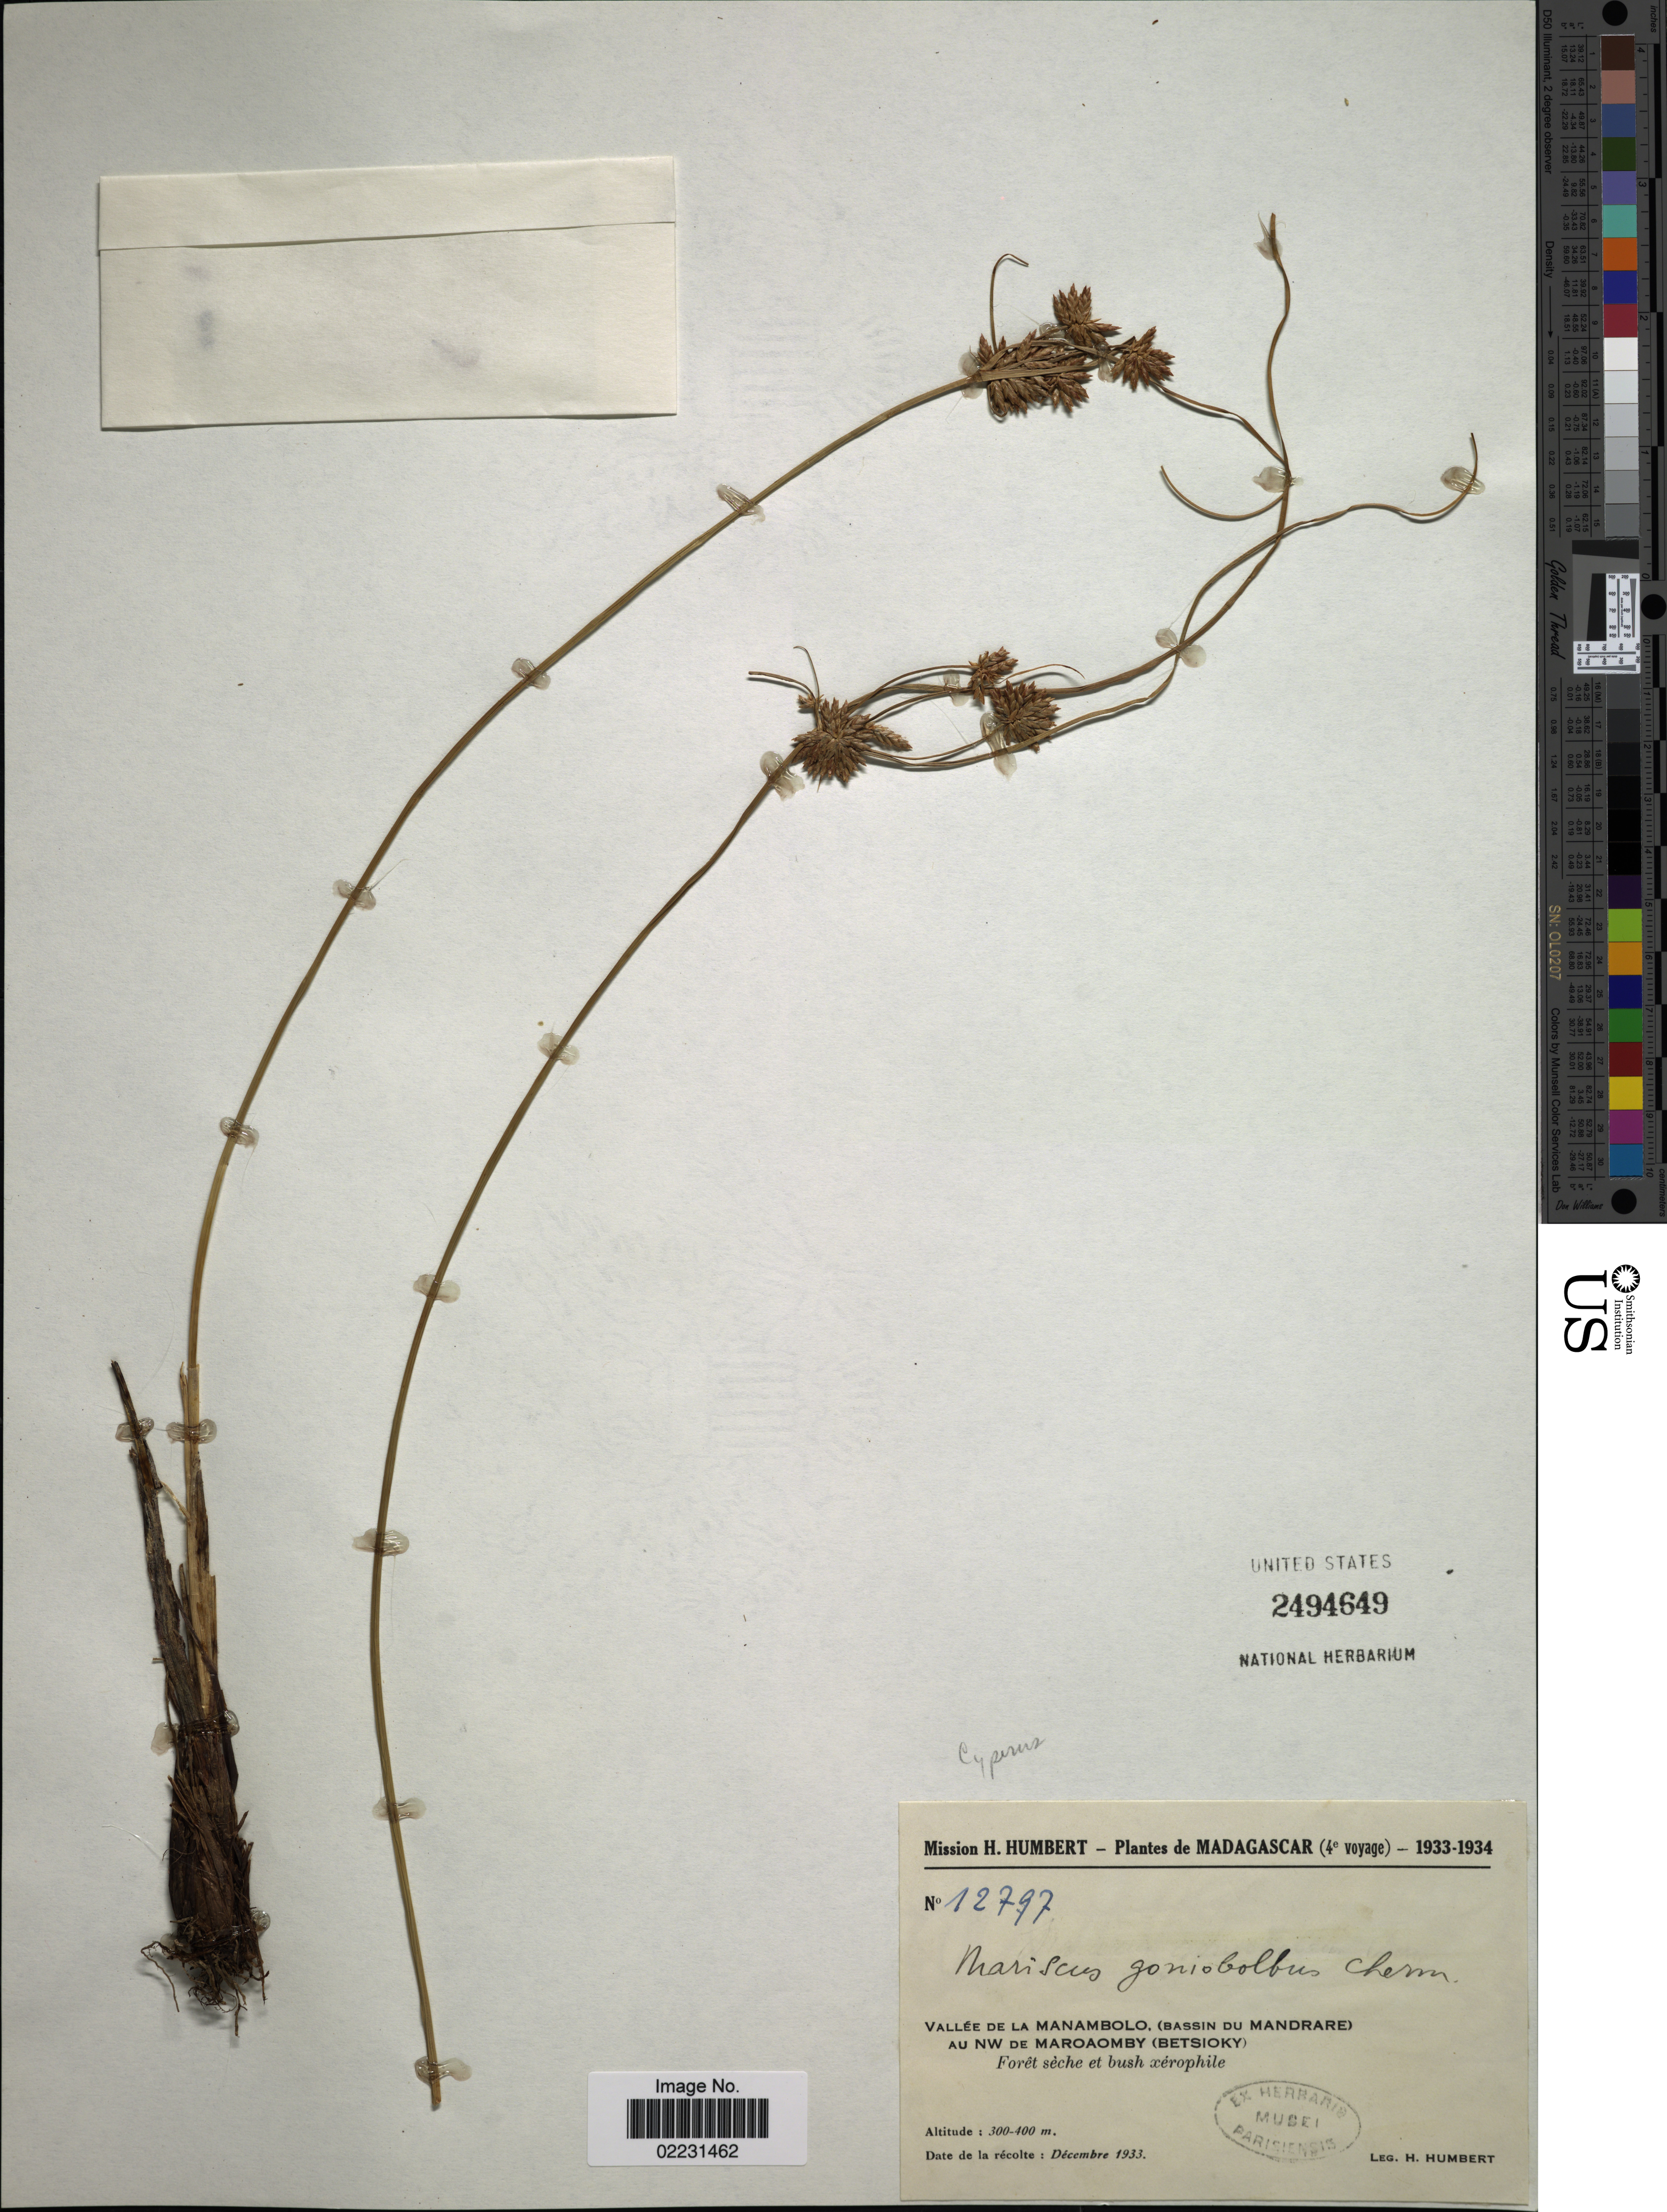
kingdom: Plantae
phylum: Tracheophyta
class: Liliopsida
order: Poales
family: Cyperaceae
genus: Cyperus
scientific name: Cyperus pseudovestitus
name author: (C.B. Clarke) Kük.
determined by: Strong, Mark T., (BOT), Smithsonian Institution - National Museum of Natural History (UNITED STATES)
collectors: H. Humbert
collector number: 12797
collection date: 1933-12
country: Madagascar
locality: Madagascar: Vallee de la Manambolo, (Bassin du Mandrare) Au NW de Maroaomby (Betsioky).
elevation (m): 300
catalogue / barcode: US 2494649